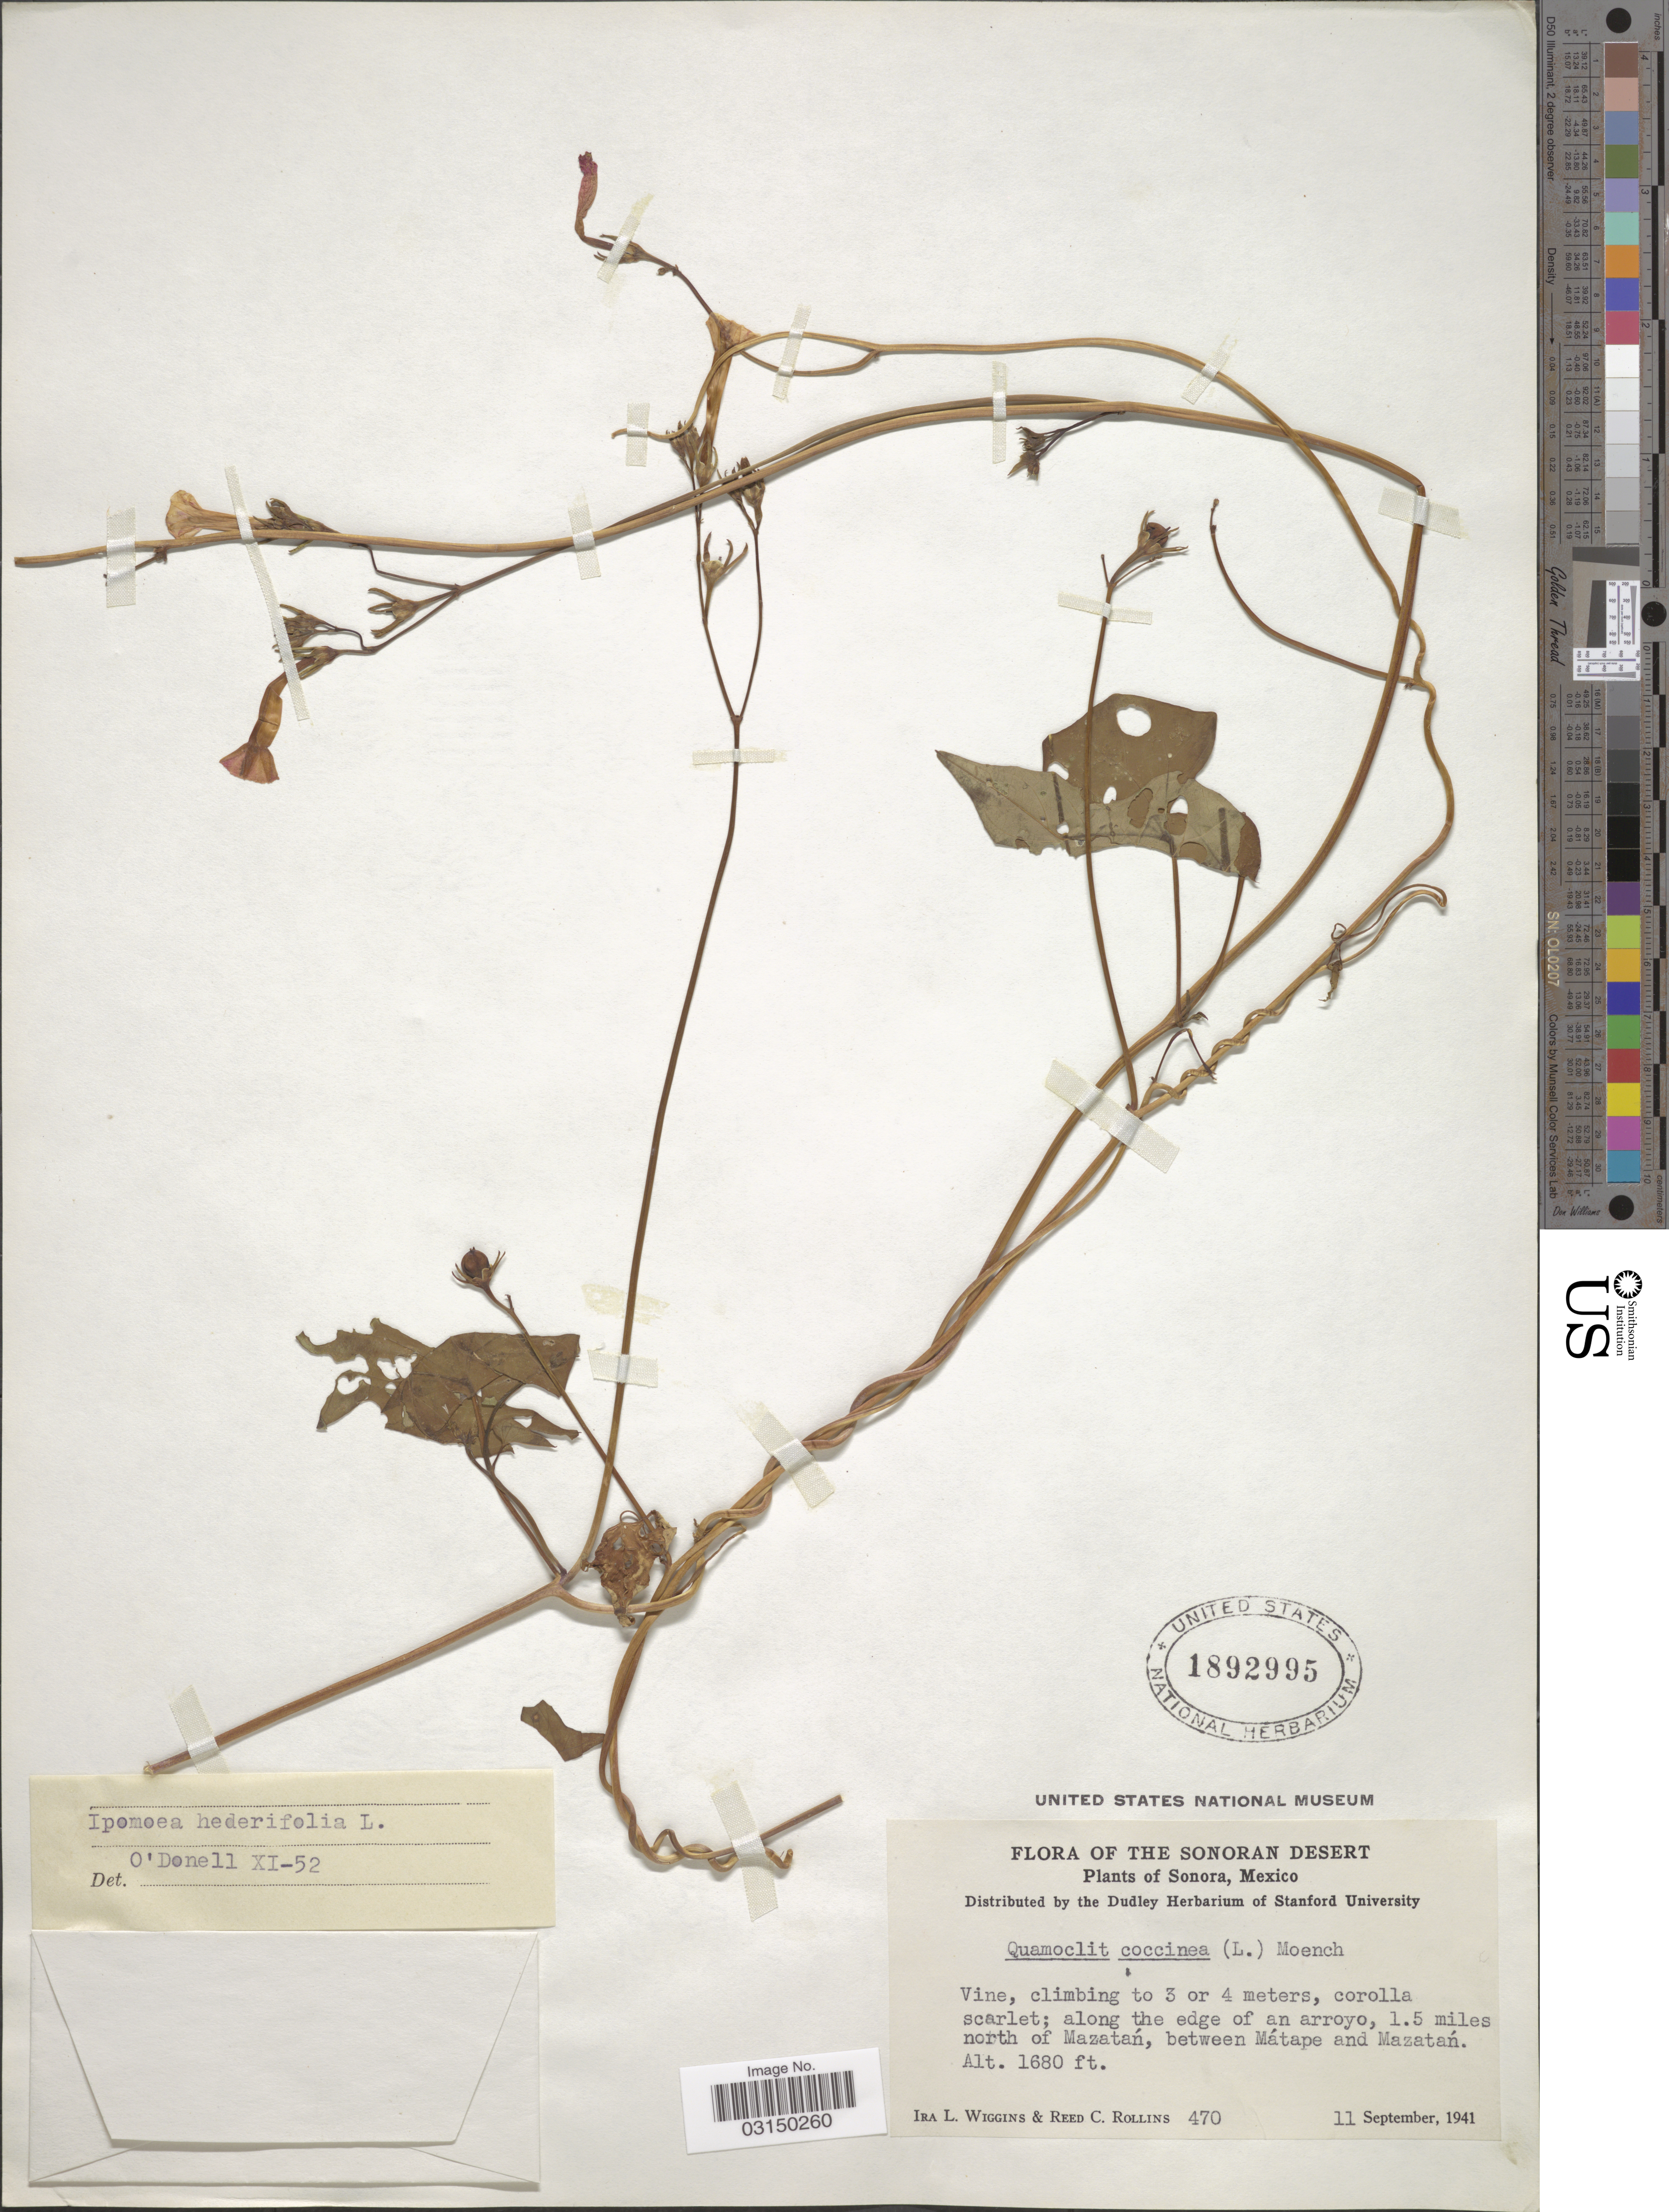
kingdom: Plantae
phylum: Tracheophyta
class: Magnoliopsida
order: Solanales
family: Convolvulaceae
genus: Ipomoea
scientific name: Ipomoea hederifolia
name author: L.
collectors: I. L. Wiggins & R. C. Rollins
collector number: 470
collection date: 1941-09-11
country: Mexico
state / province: Sonora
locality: The Sonoran Desert. Along the edge of an arroyo, 1.5 miles north of Mazatán, between Mátape and Mazatán.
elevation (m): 512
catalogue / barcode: US 1892995